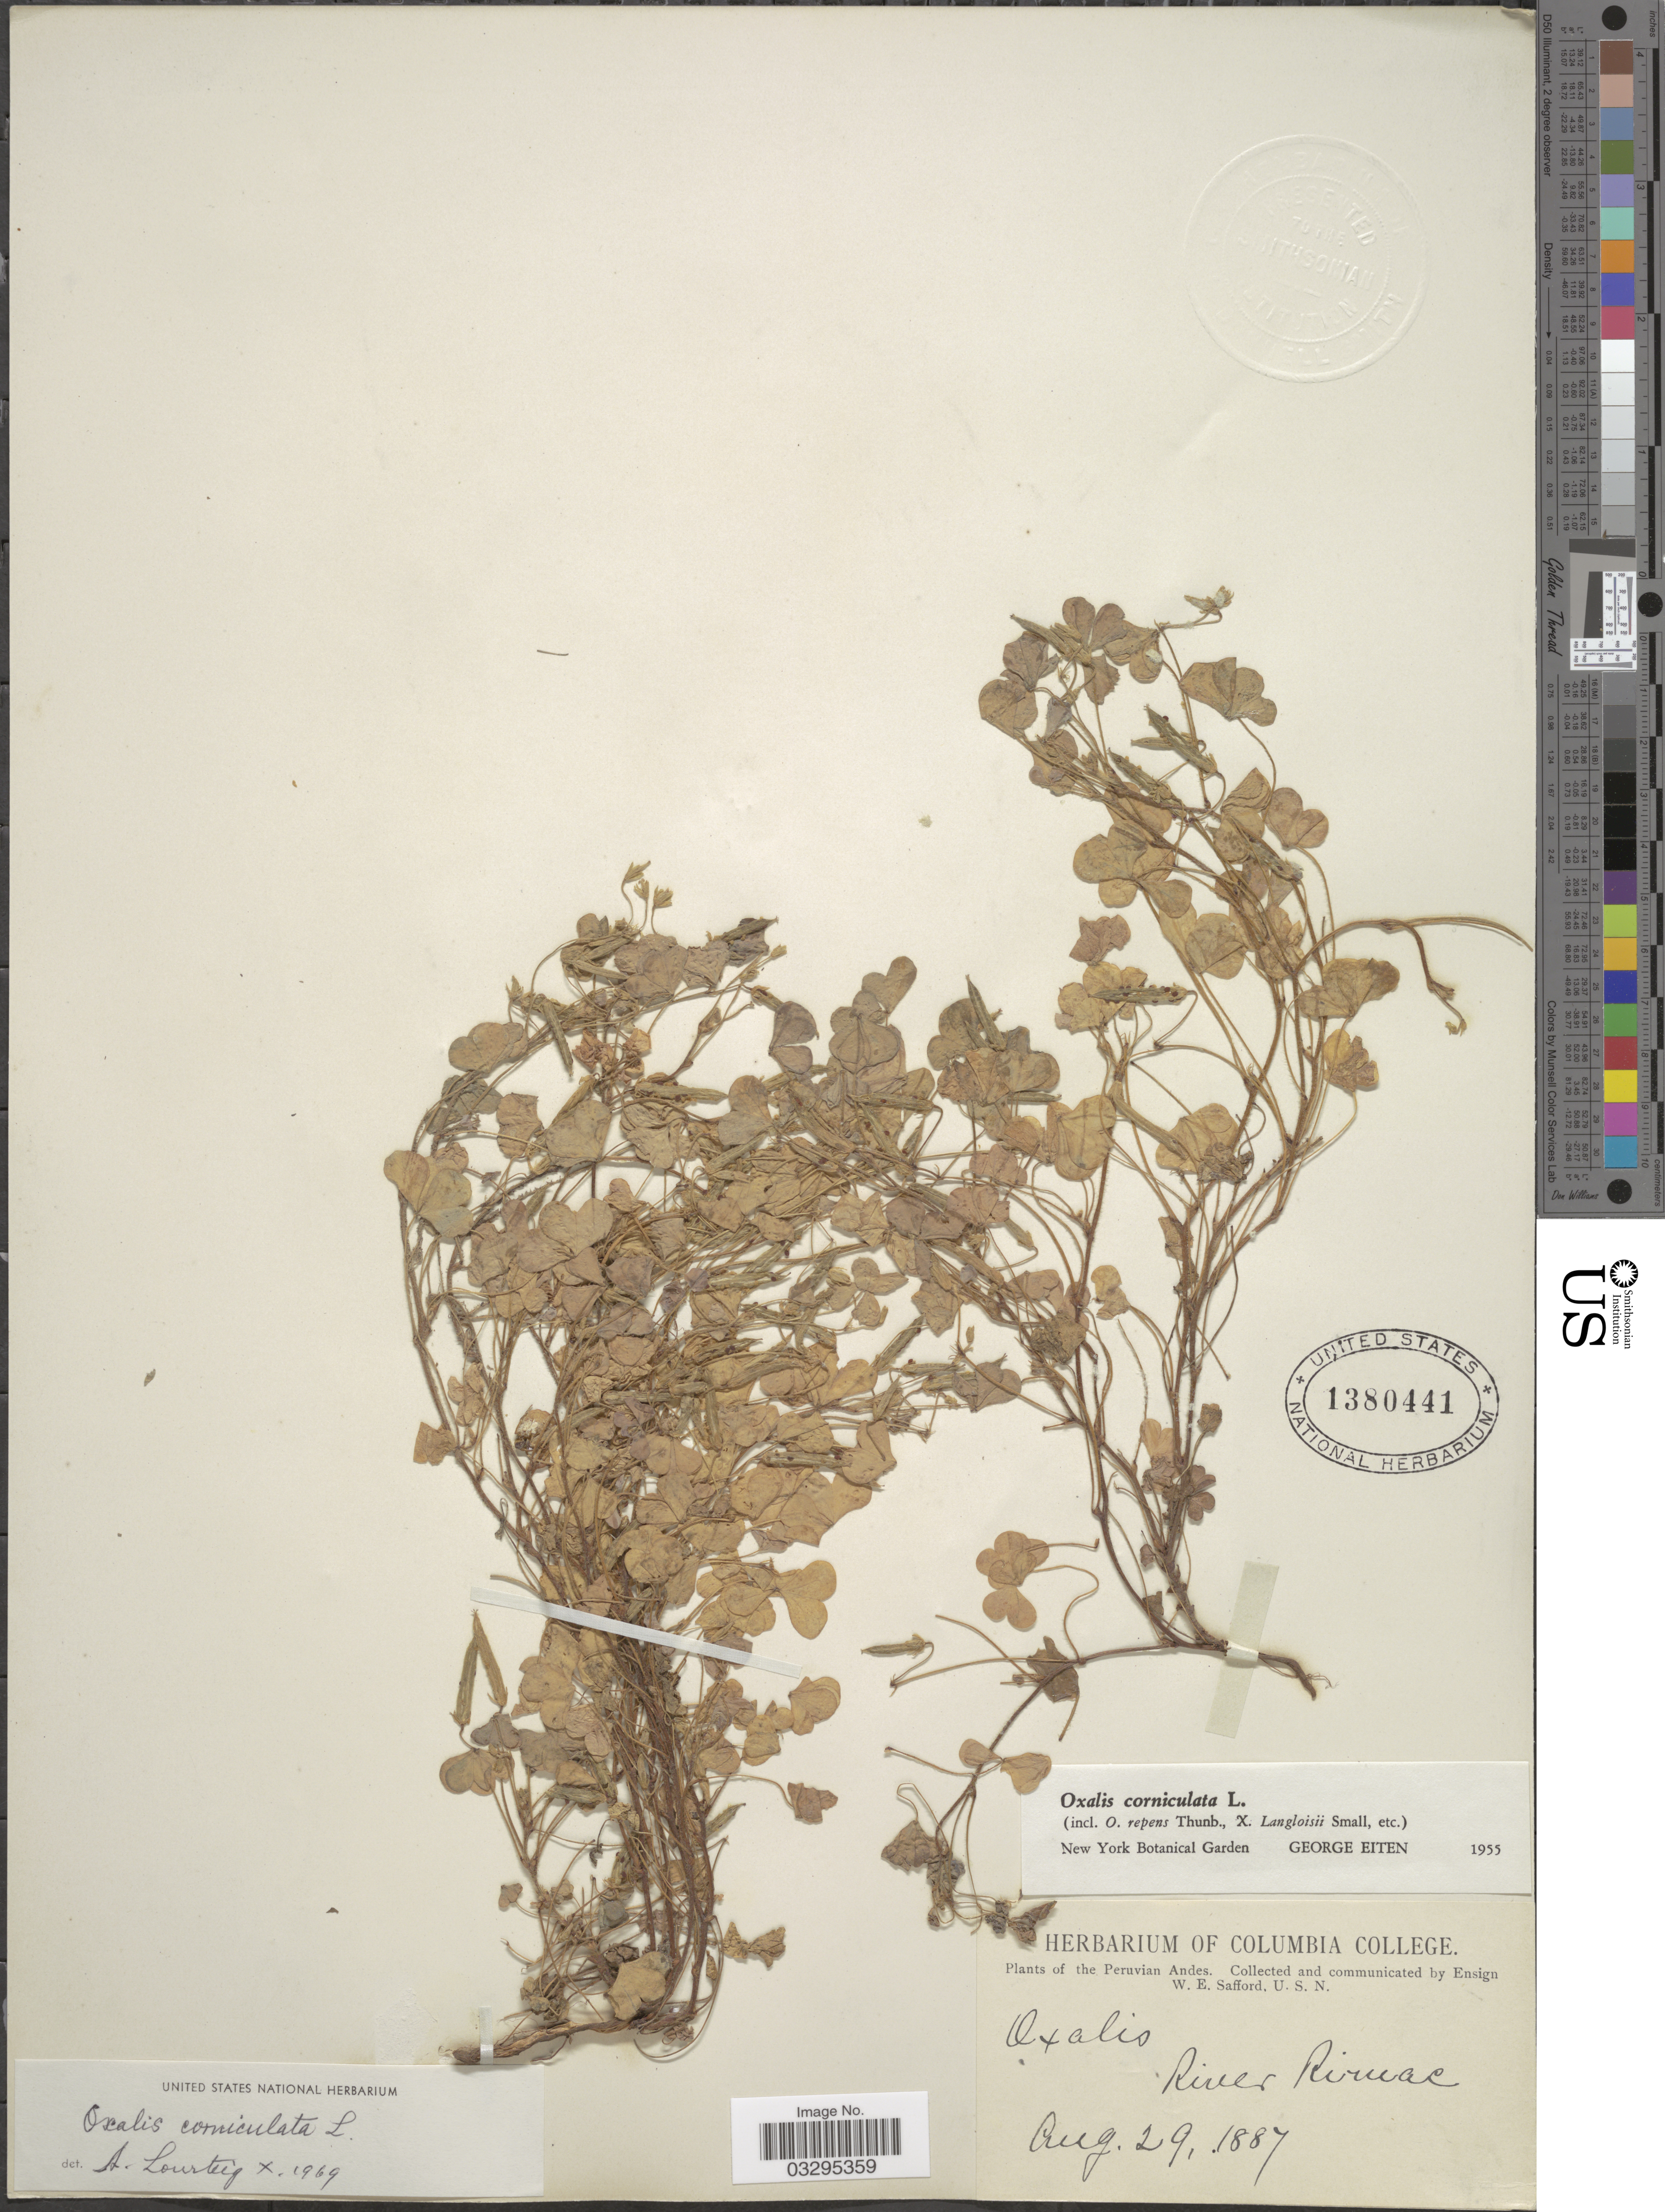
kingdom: Plantae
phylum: Tracheophyta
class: Magnoliopsida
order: Oxalidales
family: Oxalidaceae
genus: Oxalis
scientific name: Oxalis corniculata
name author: L.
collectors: W. E. Safford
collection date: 1887-08-29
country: Colombia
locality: River Riruac [interpreted].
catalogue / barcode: US 1380441